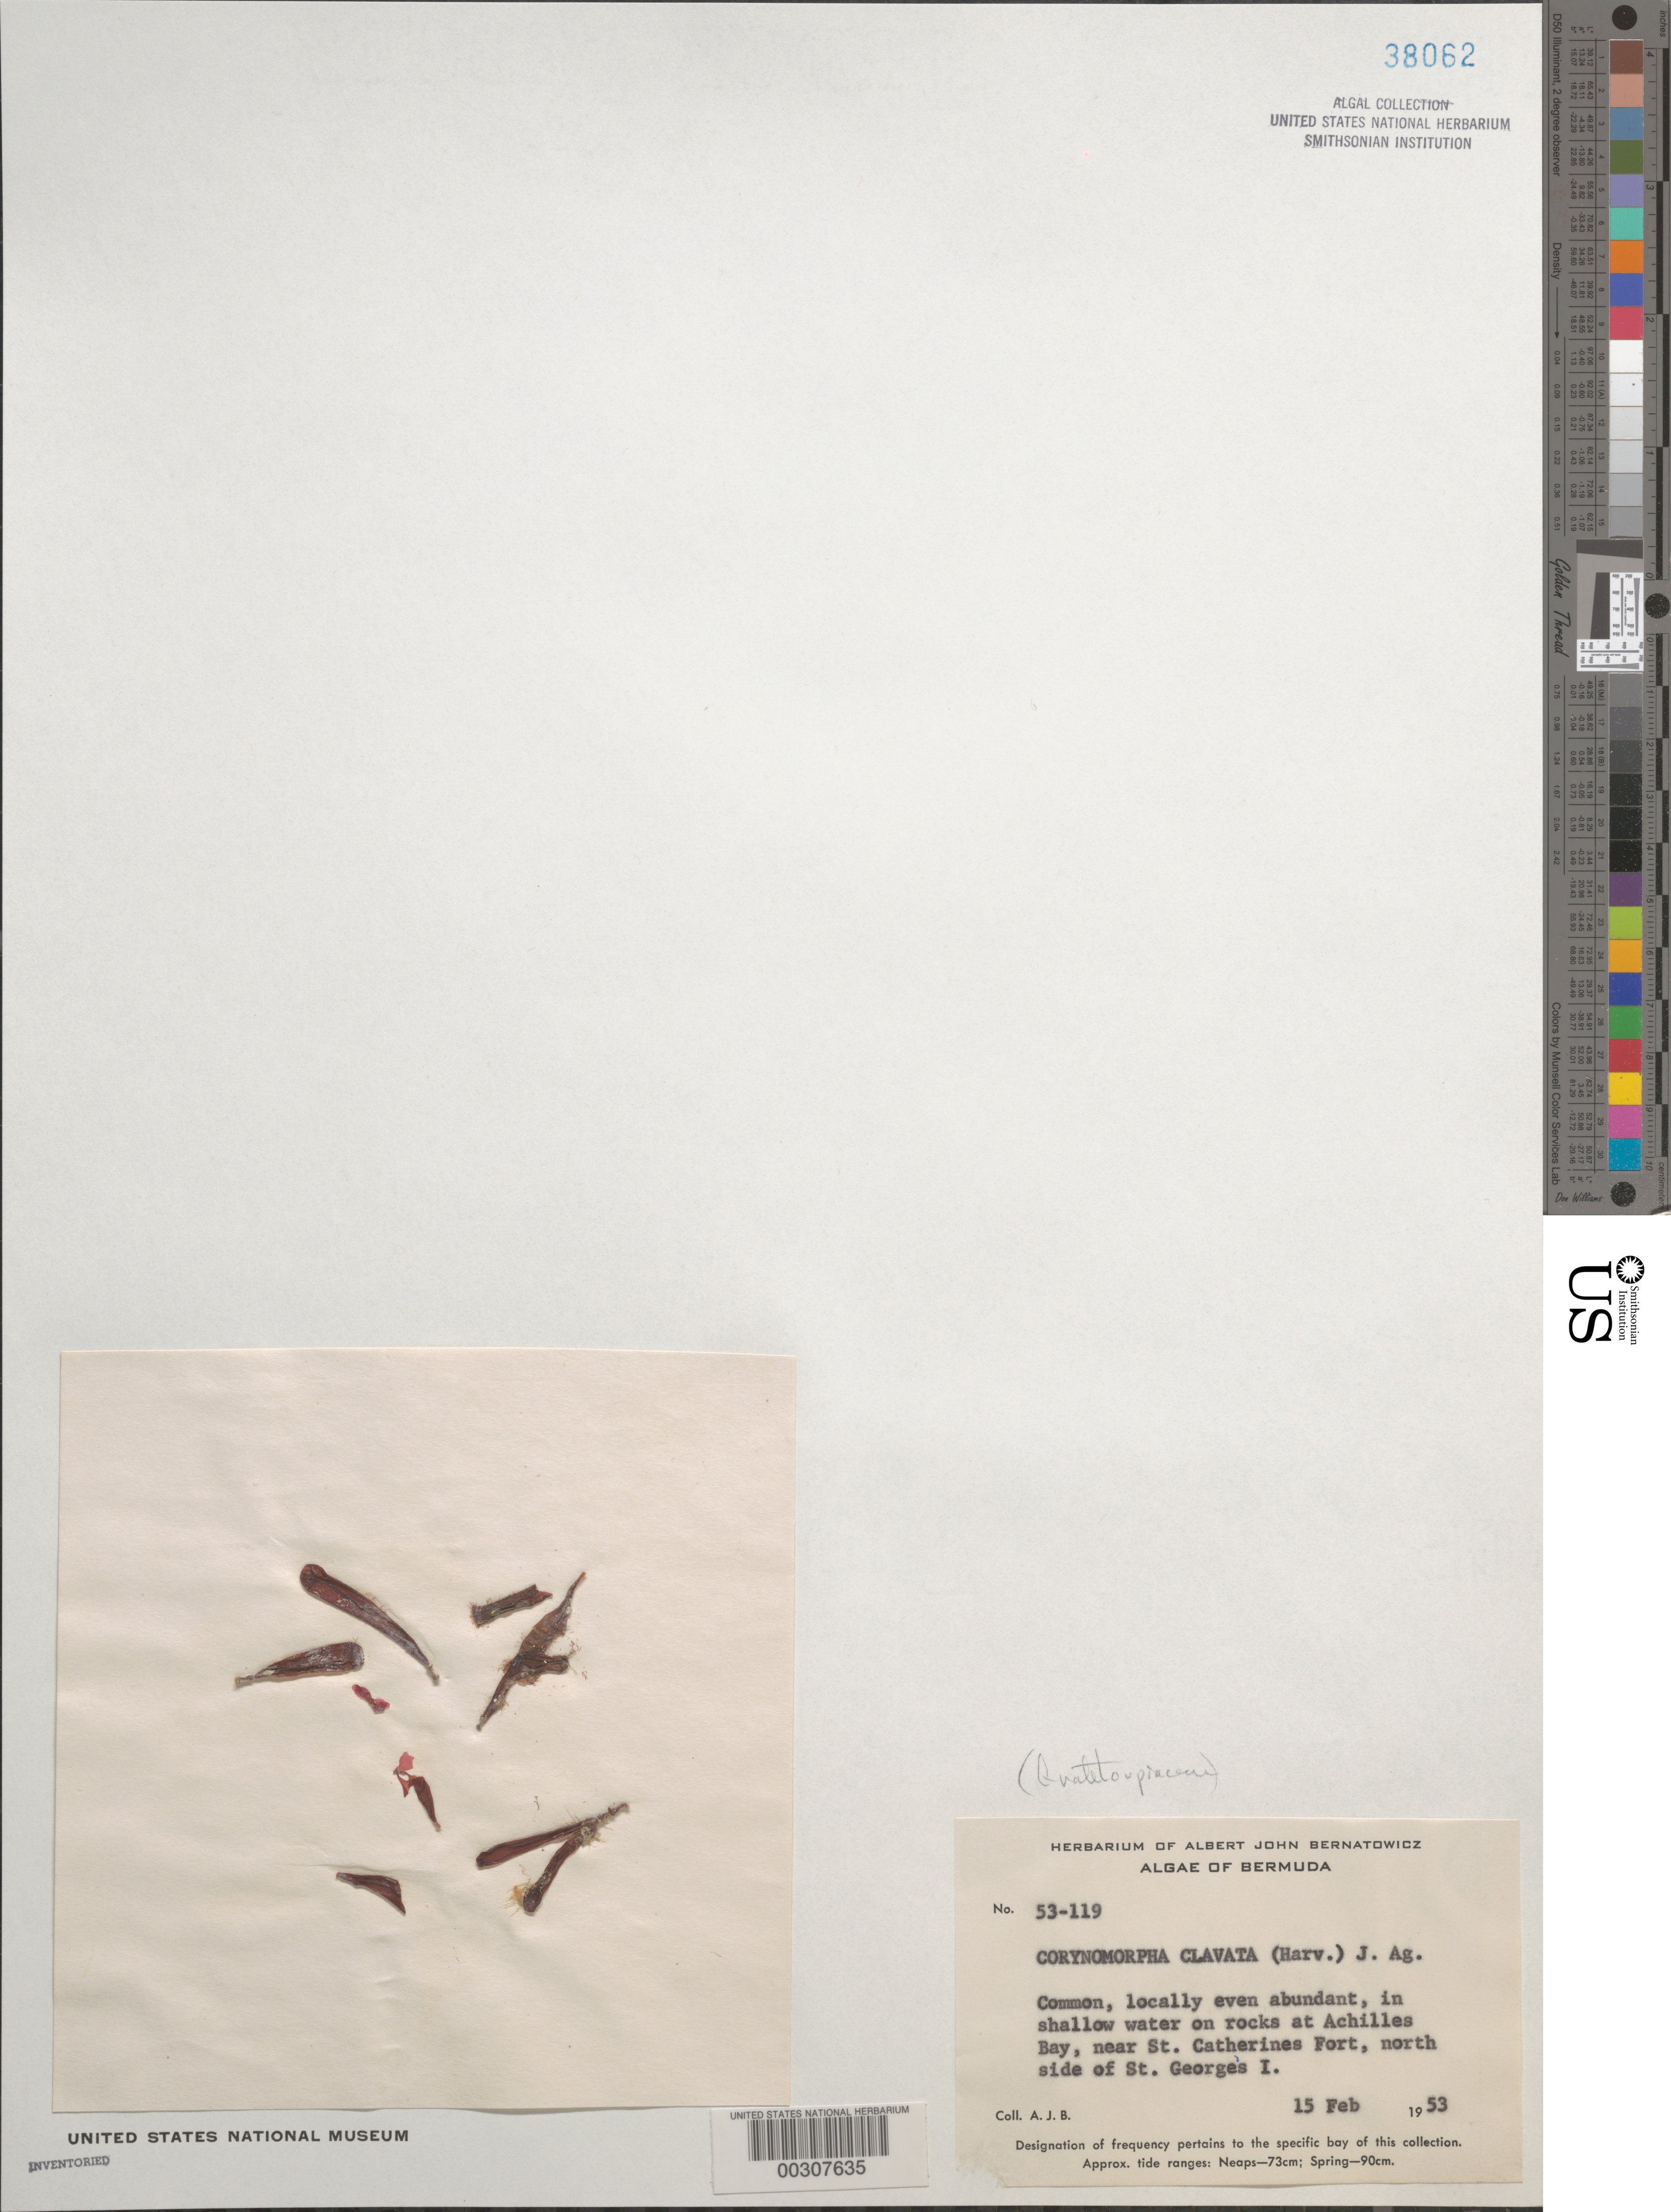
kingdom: Plantae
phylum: Rhodophyta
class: Florideophyceae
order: Halymeniales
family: Halymeniaceae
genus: Corynomorpha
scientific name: Corynomorpha clavata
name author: (Harv.) J. Agardh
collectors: A. Bernatowicz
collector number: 53-119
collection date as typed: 15 Feb 1953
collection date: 1953-02-15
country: Bermuda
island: St. George's Island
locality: Achilles Bay near St. Catherine's Point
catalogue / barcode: US 38062